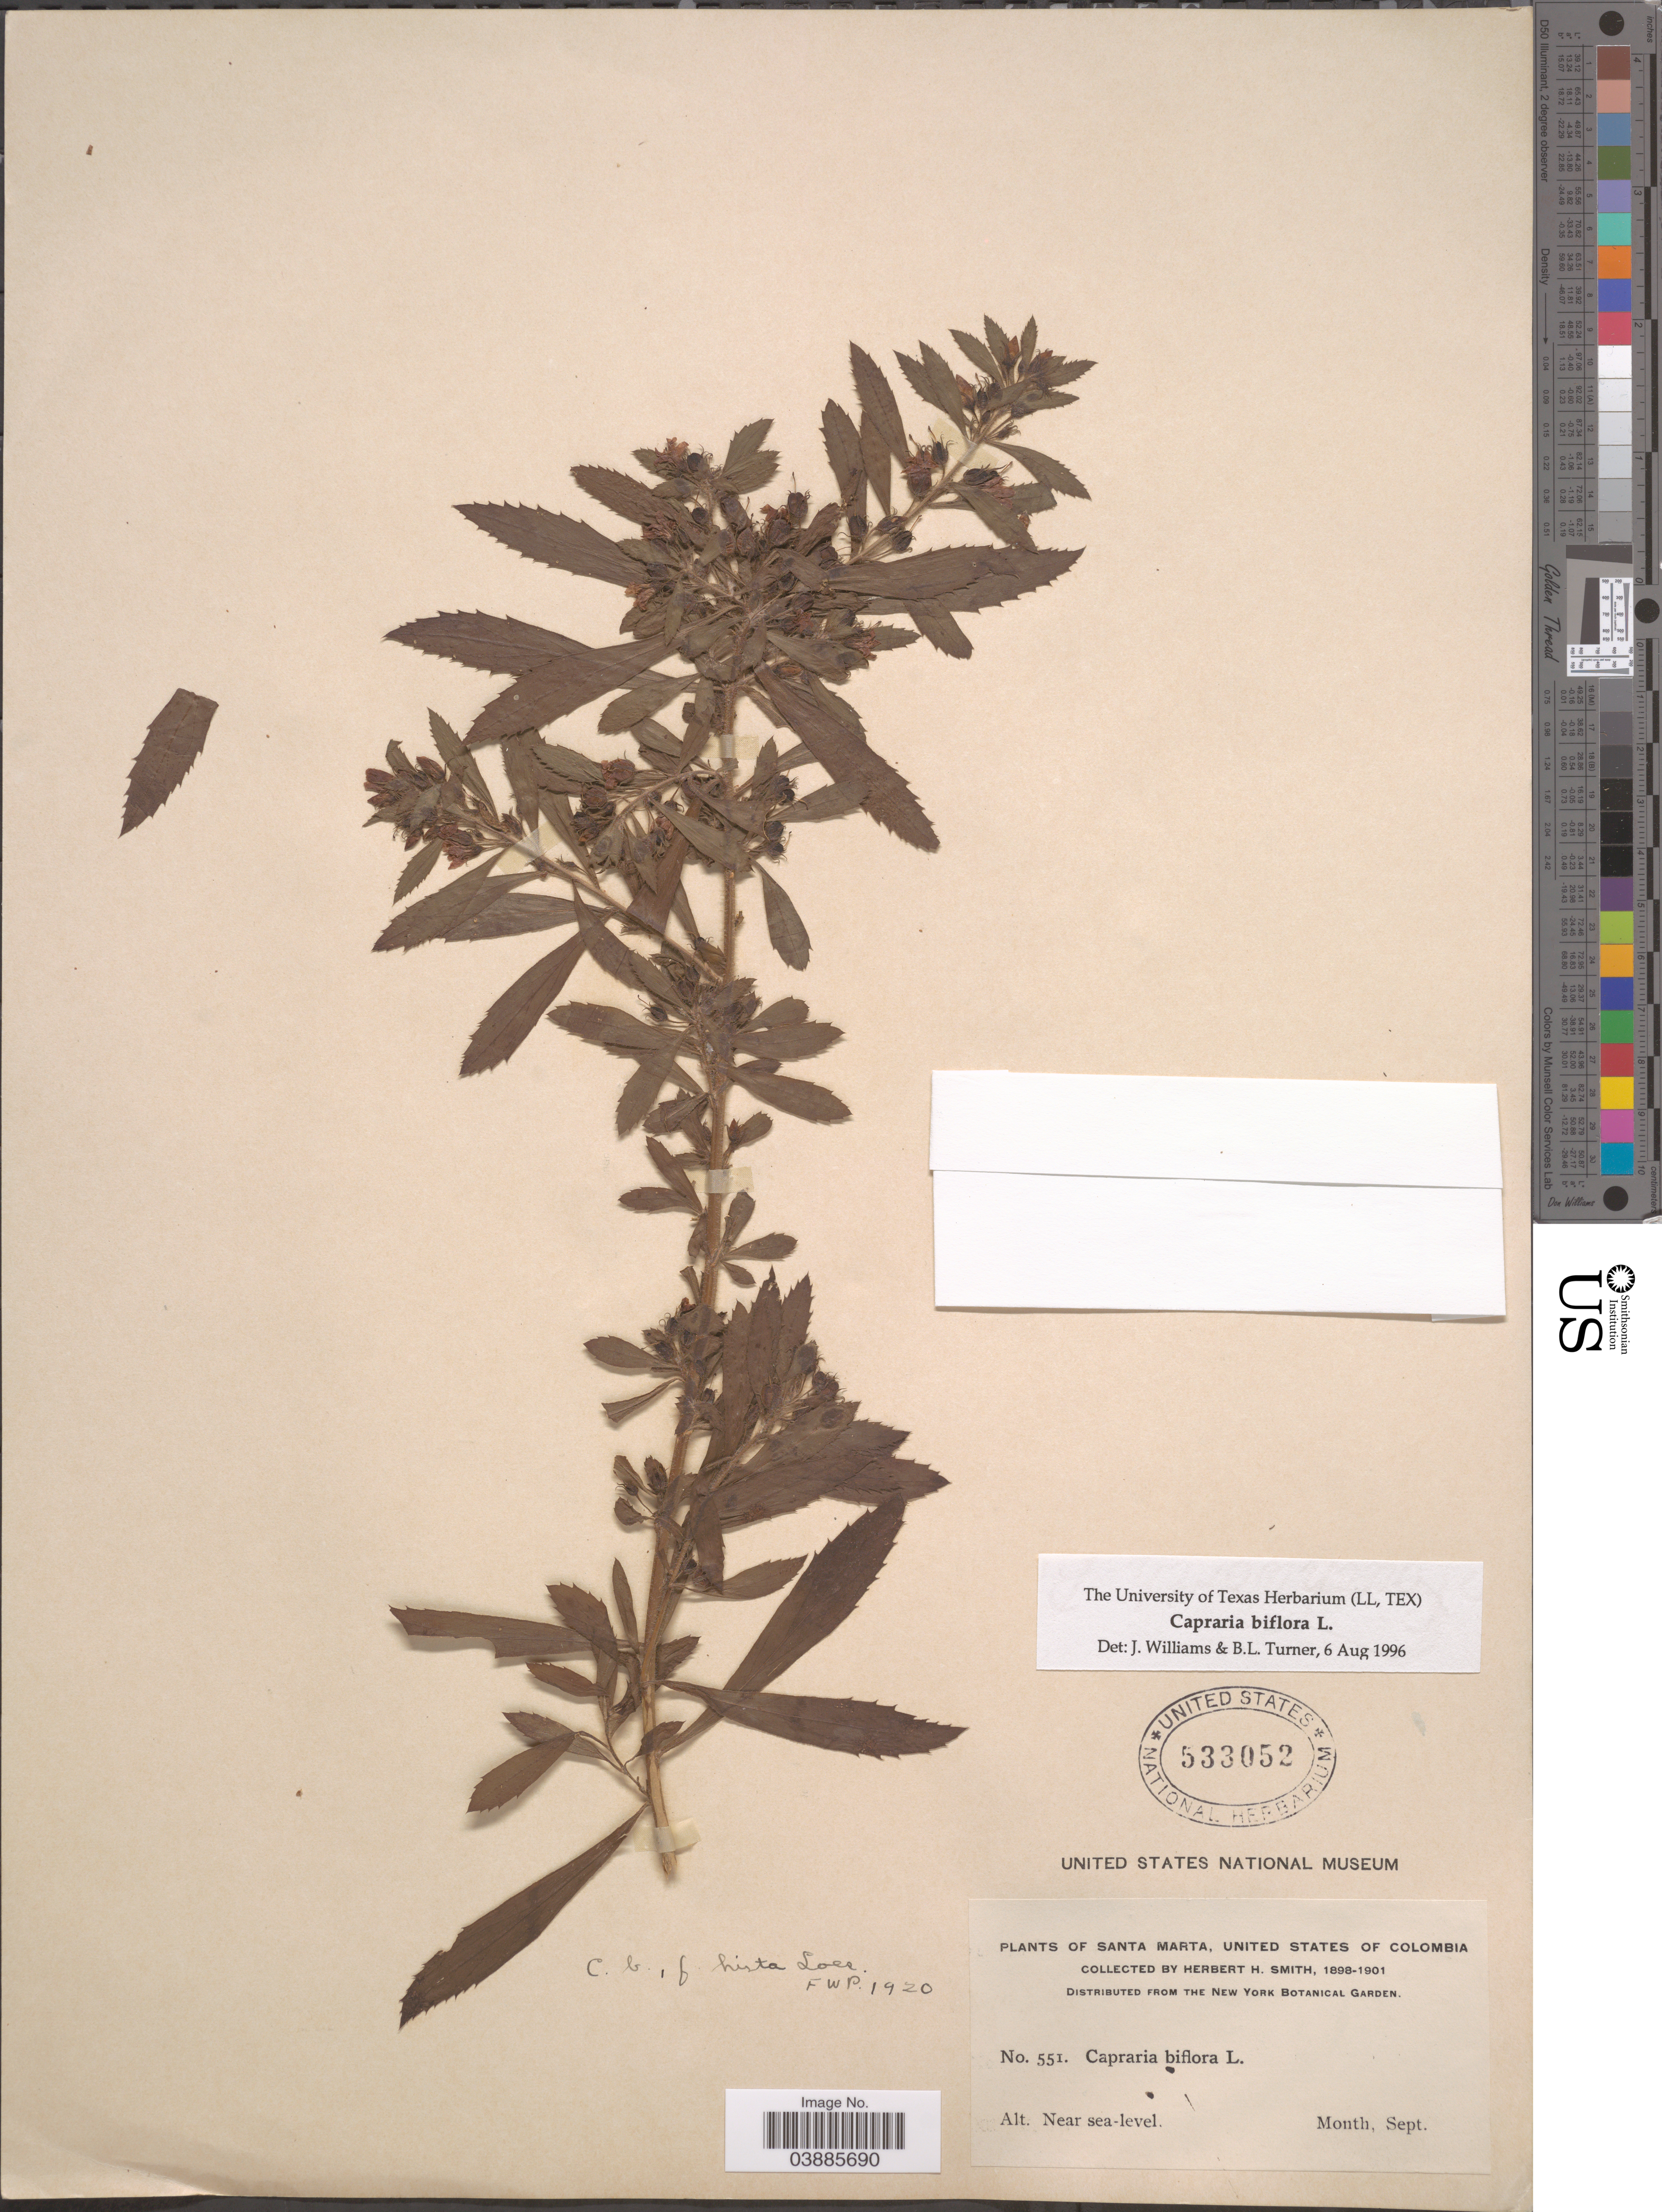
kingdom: Plantae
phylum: Tracheophyta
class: Magnoliopsida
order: Lamiales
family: Scrophulariaceae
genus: Capraria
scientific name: Capraria biflora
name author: L.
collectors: Herbert H. Smith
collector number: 551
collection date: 1898-09/1901-09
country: Colombia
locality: Santa Marta, United States of Colombia.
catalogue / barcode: US 533052